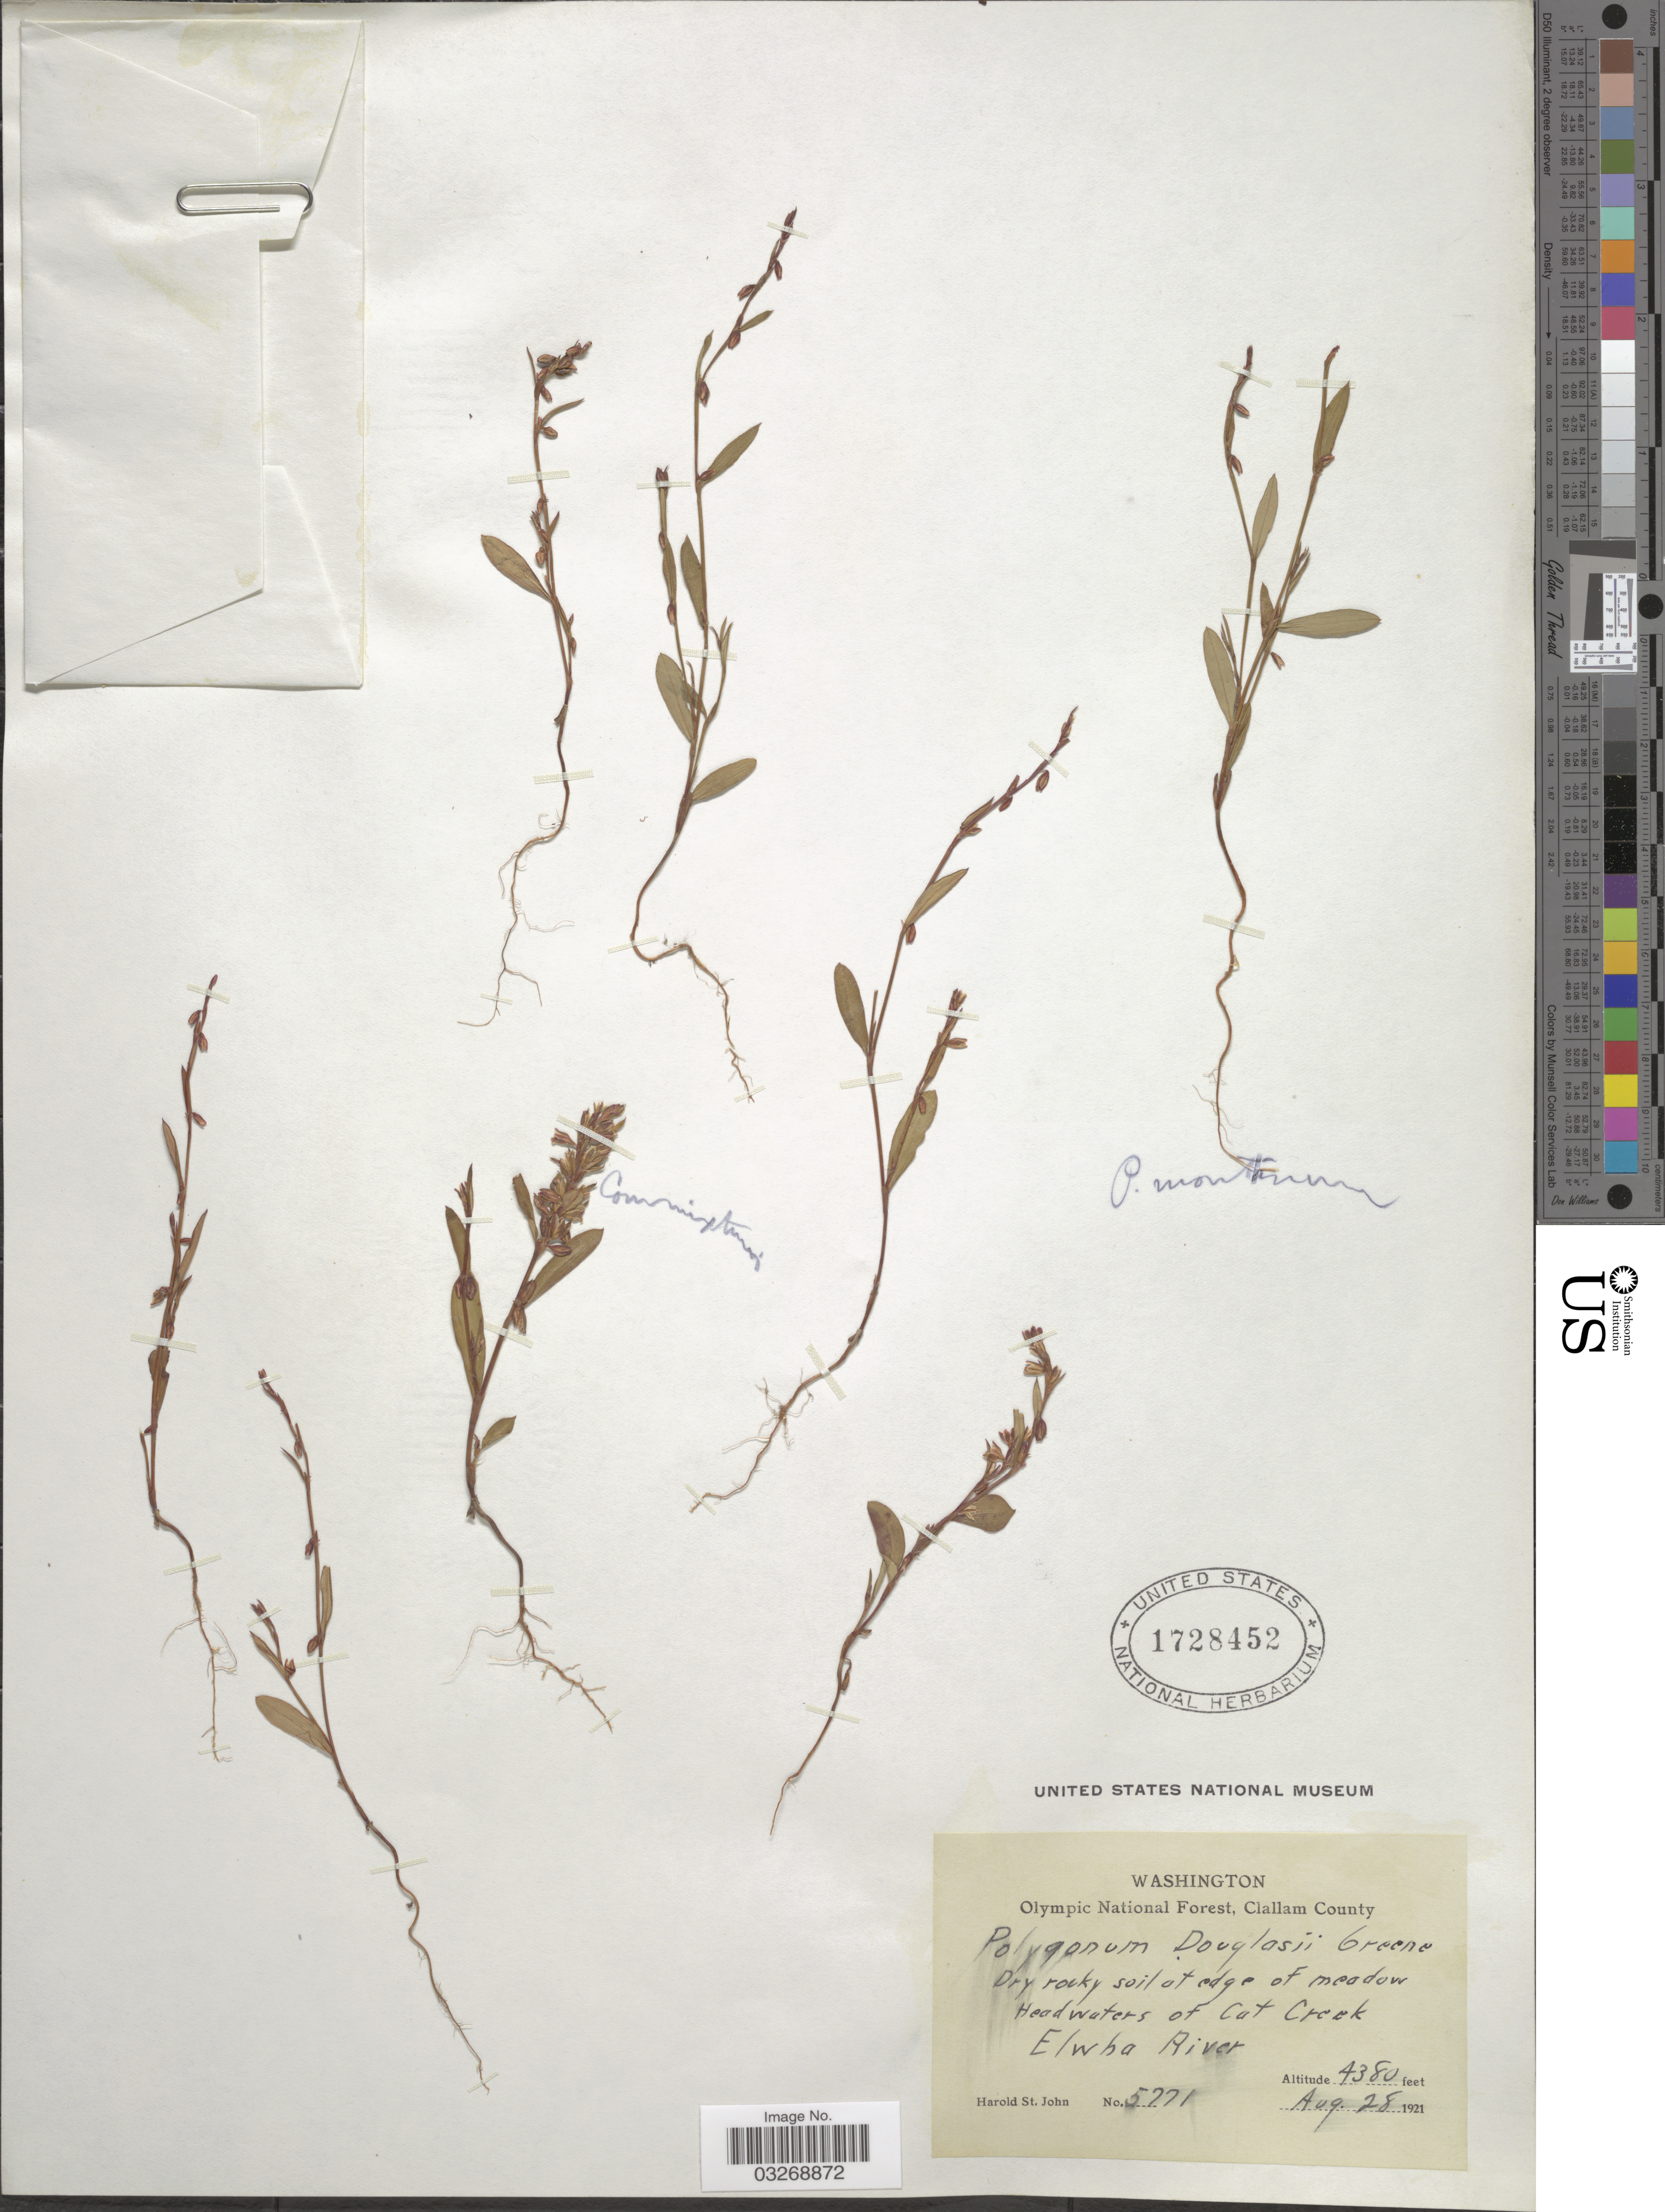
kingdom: Plantae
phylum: Tracheophyta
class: Magnoliopsida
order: Caryophyllales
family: Polygonaceae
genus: Polygonum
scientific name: Polygonum commixtum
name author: S.W. Greene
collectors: H. St. John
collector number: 5771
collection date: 1921-08-28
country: United States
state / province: Washington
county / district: Clallam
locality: Olympic National Forest, Clallam County. Headwaters of Cat Creek. Elwha River.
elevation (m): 1335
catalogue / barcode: US 1728452